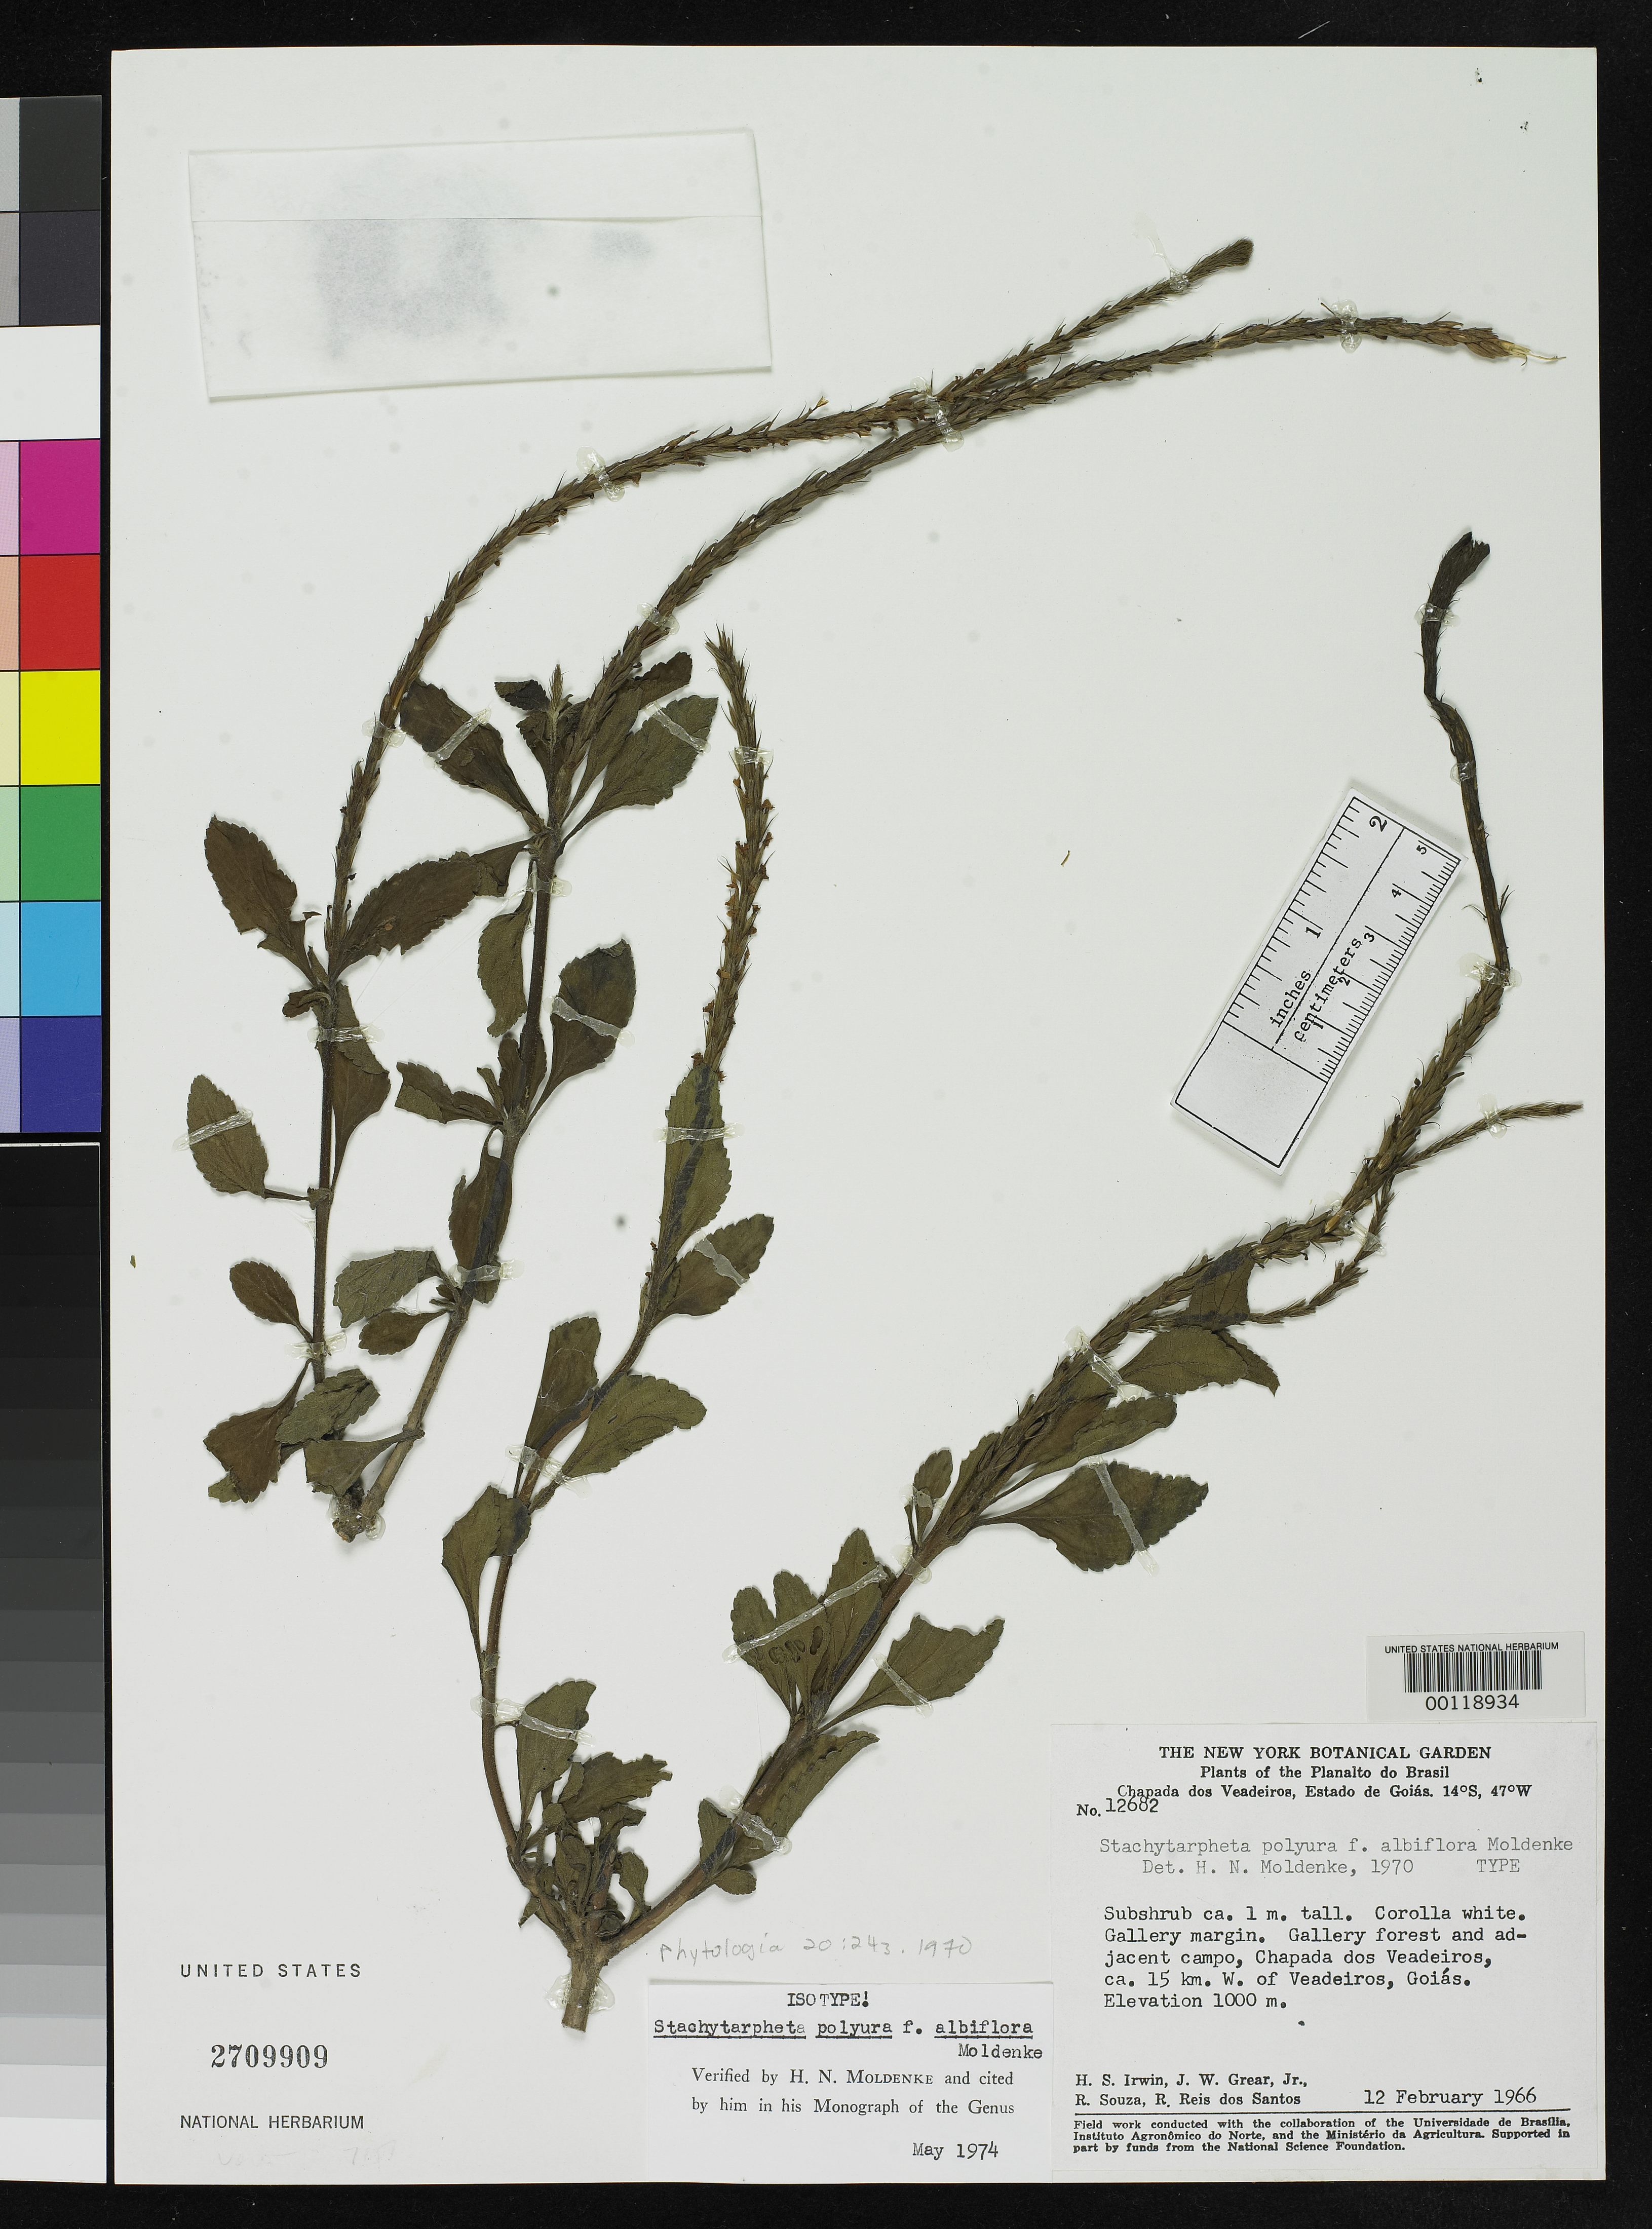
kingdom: Plantae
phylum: Tracheophyta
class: Magnoliopsida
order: Lamiales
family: Verbenaceae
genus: Stachytarpheta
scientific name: Stachytarpheta polyura f. albiflora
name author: Moldenke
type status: Isotype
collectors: H. Irwin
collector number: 12682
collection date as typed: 12 Feb 1966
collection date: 1966-02-12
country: Brazil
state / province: Goiás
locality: Mts. of Veadeiros, 15 km. west of Veadeiros.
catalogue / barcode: US 2709909